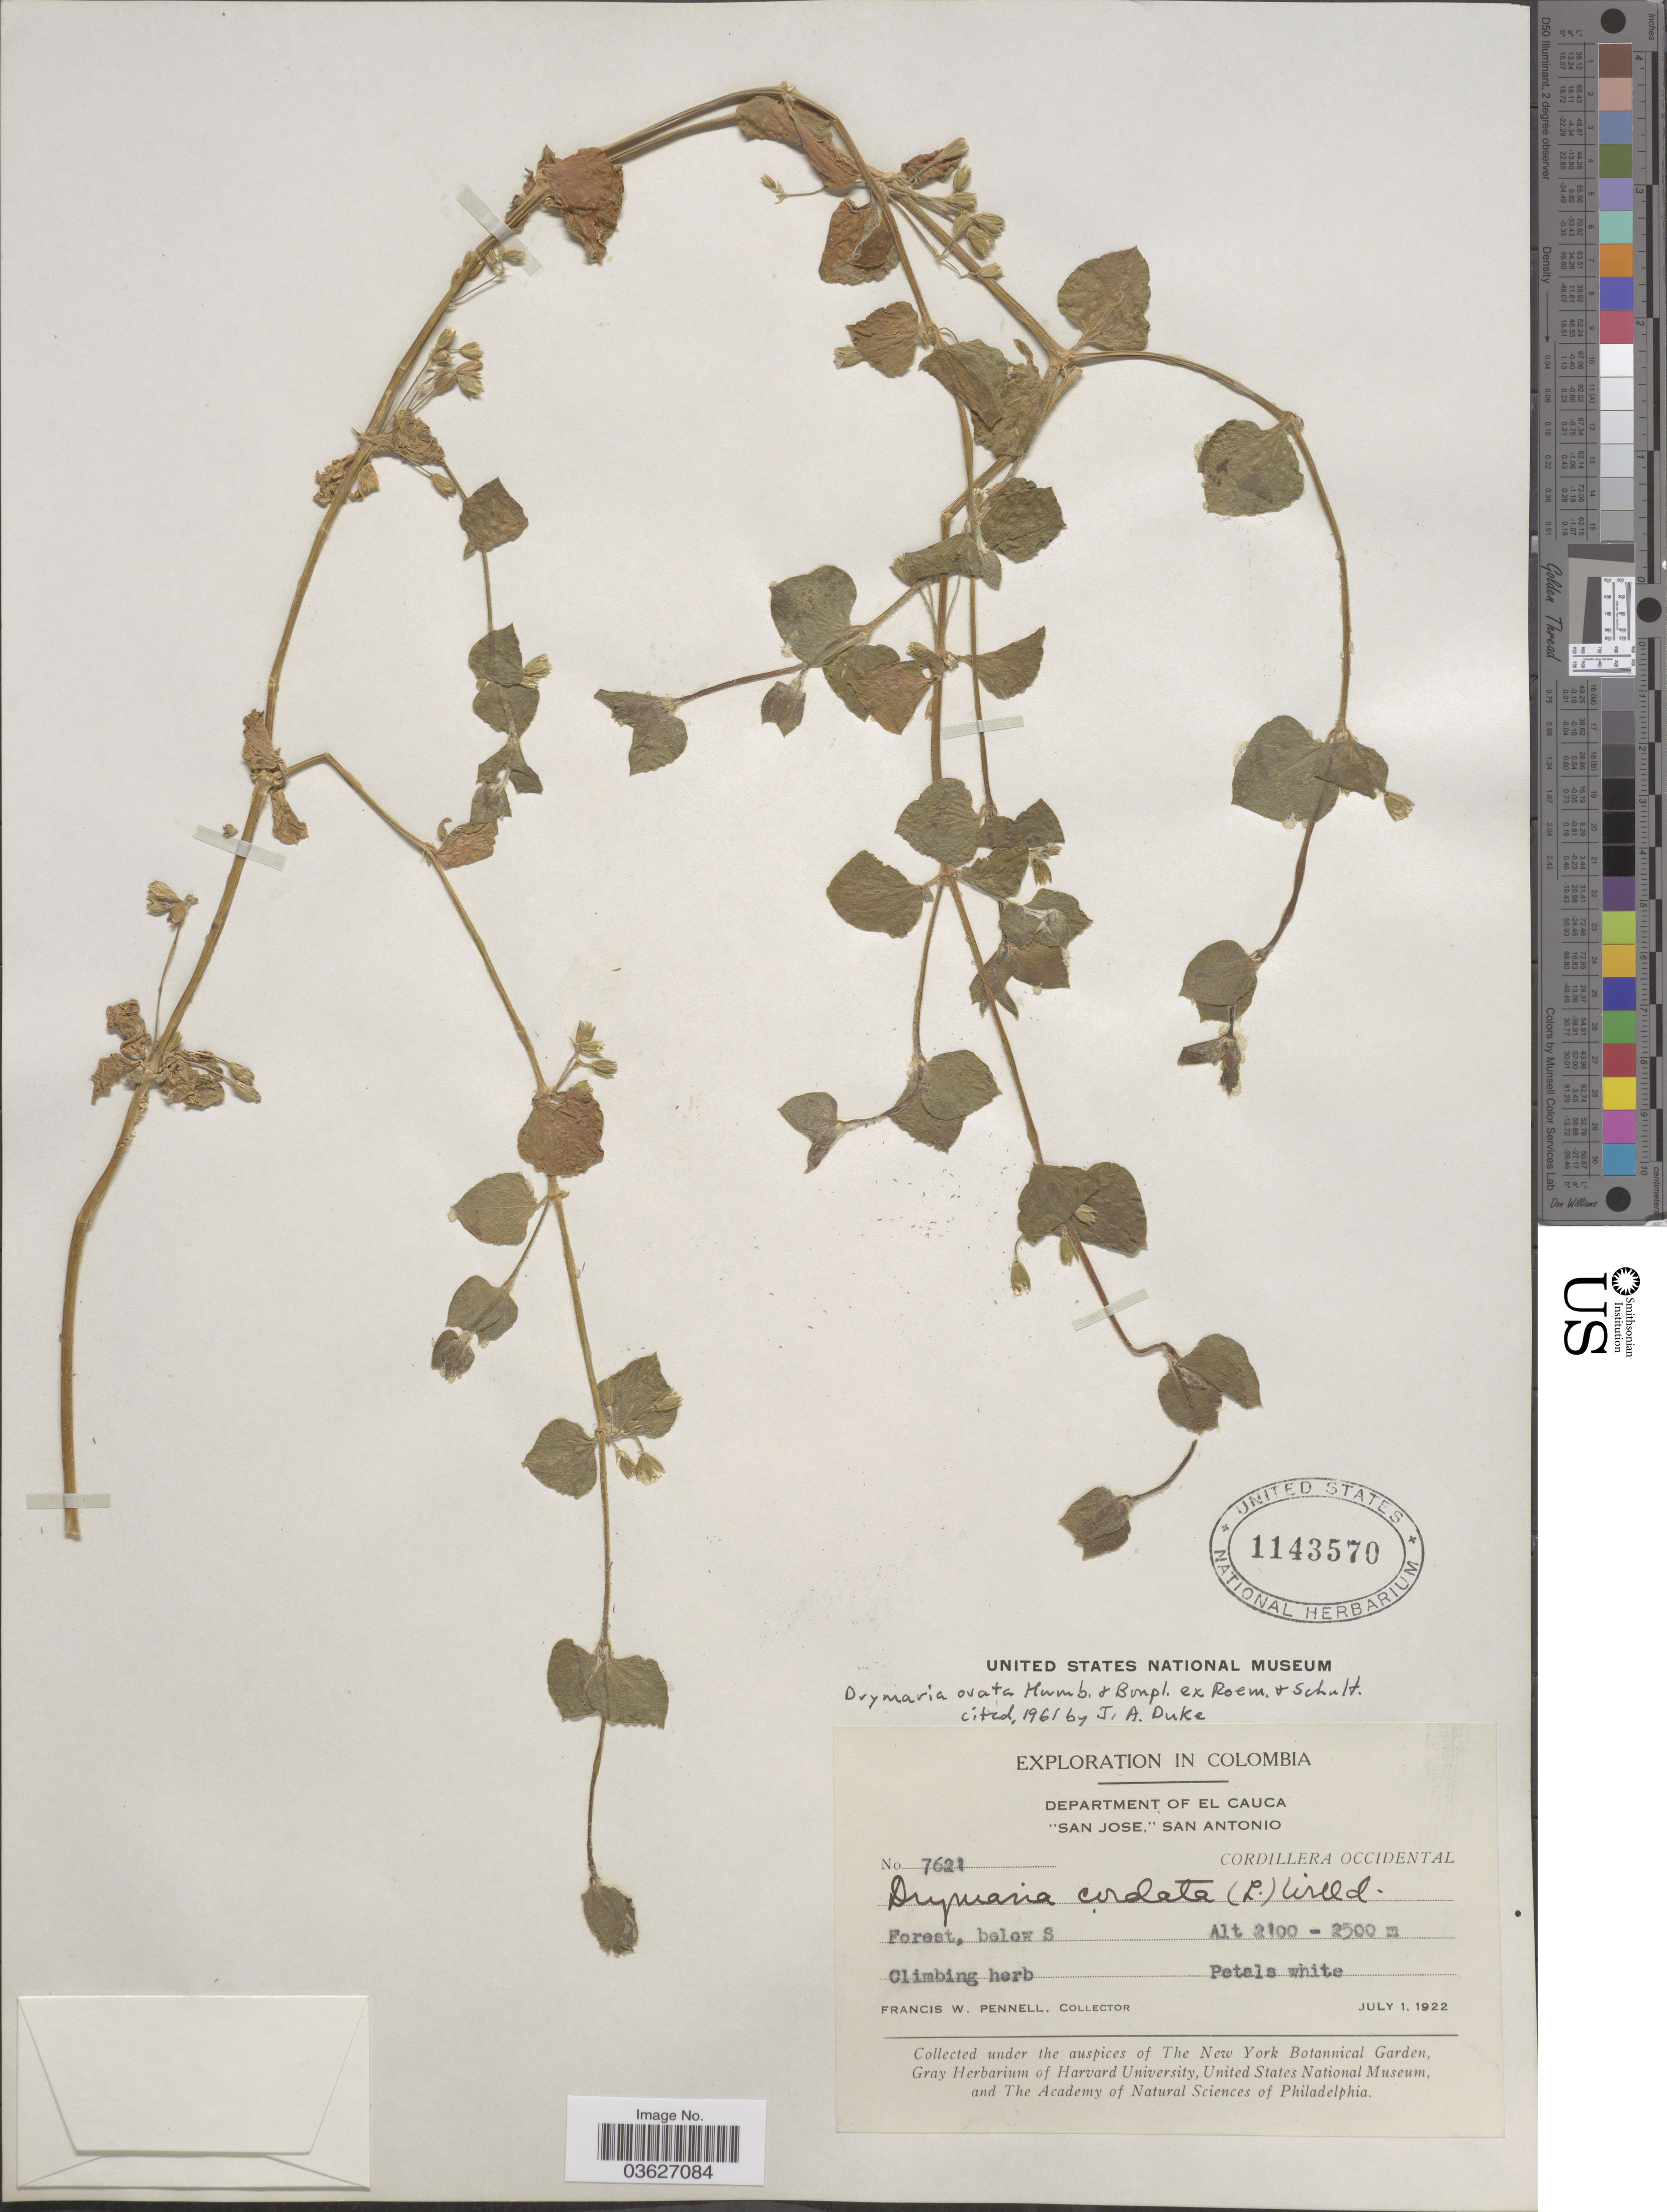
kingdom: Plantae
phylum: Tracheophyta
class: Magnoliopsida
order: Caryophyllales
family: Caryophyllaceae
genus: Drymaria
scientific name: Drymaria ovata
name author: Humb. & Bonpl. ex Schult.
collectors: F. W. Pennell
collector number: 7621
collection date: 1922-07-01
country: Colombia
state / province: Cauca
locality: Department of El Cauca. "San Jose," San Antonio. Cordillera Occidental. Forest, below S.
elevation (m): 2100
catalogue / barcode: US 1143570